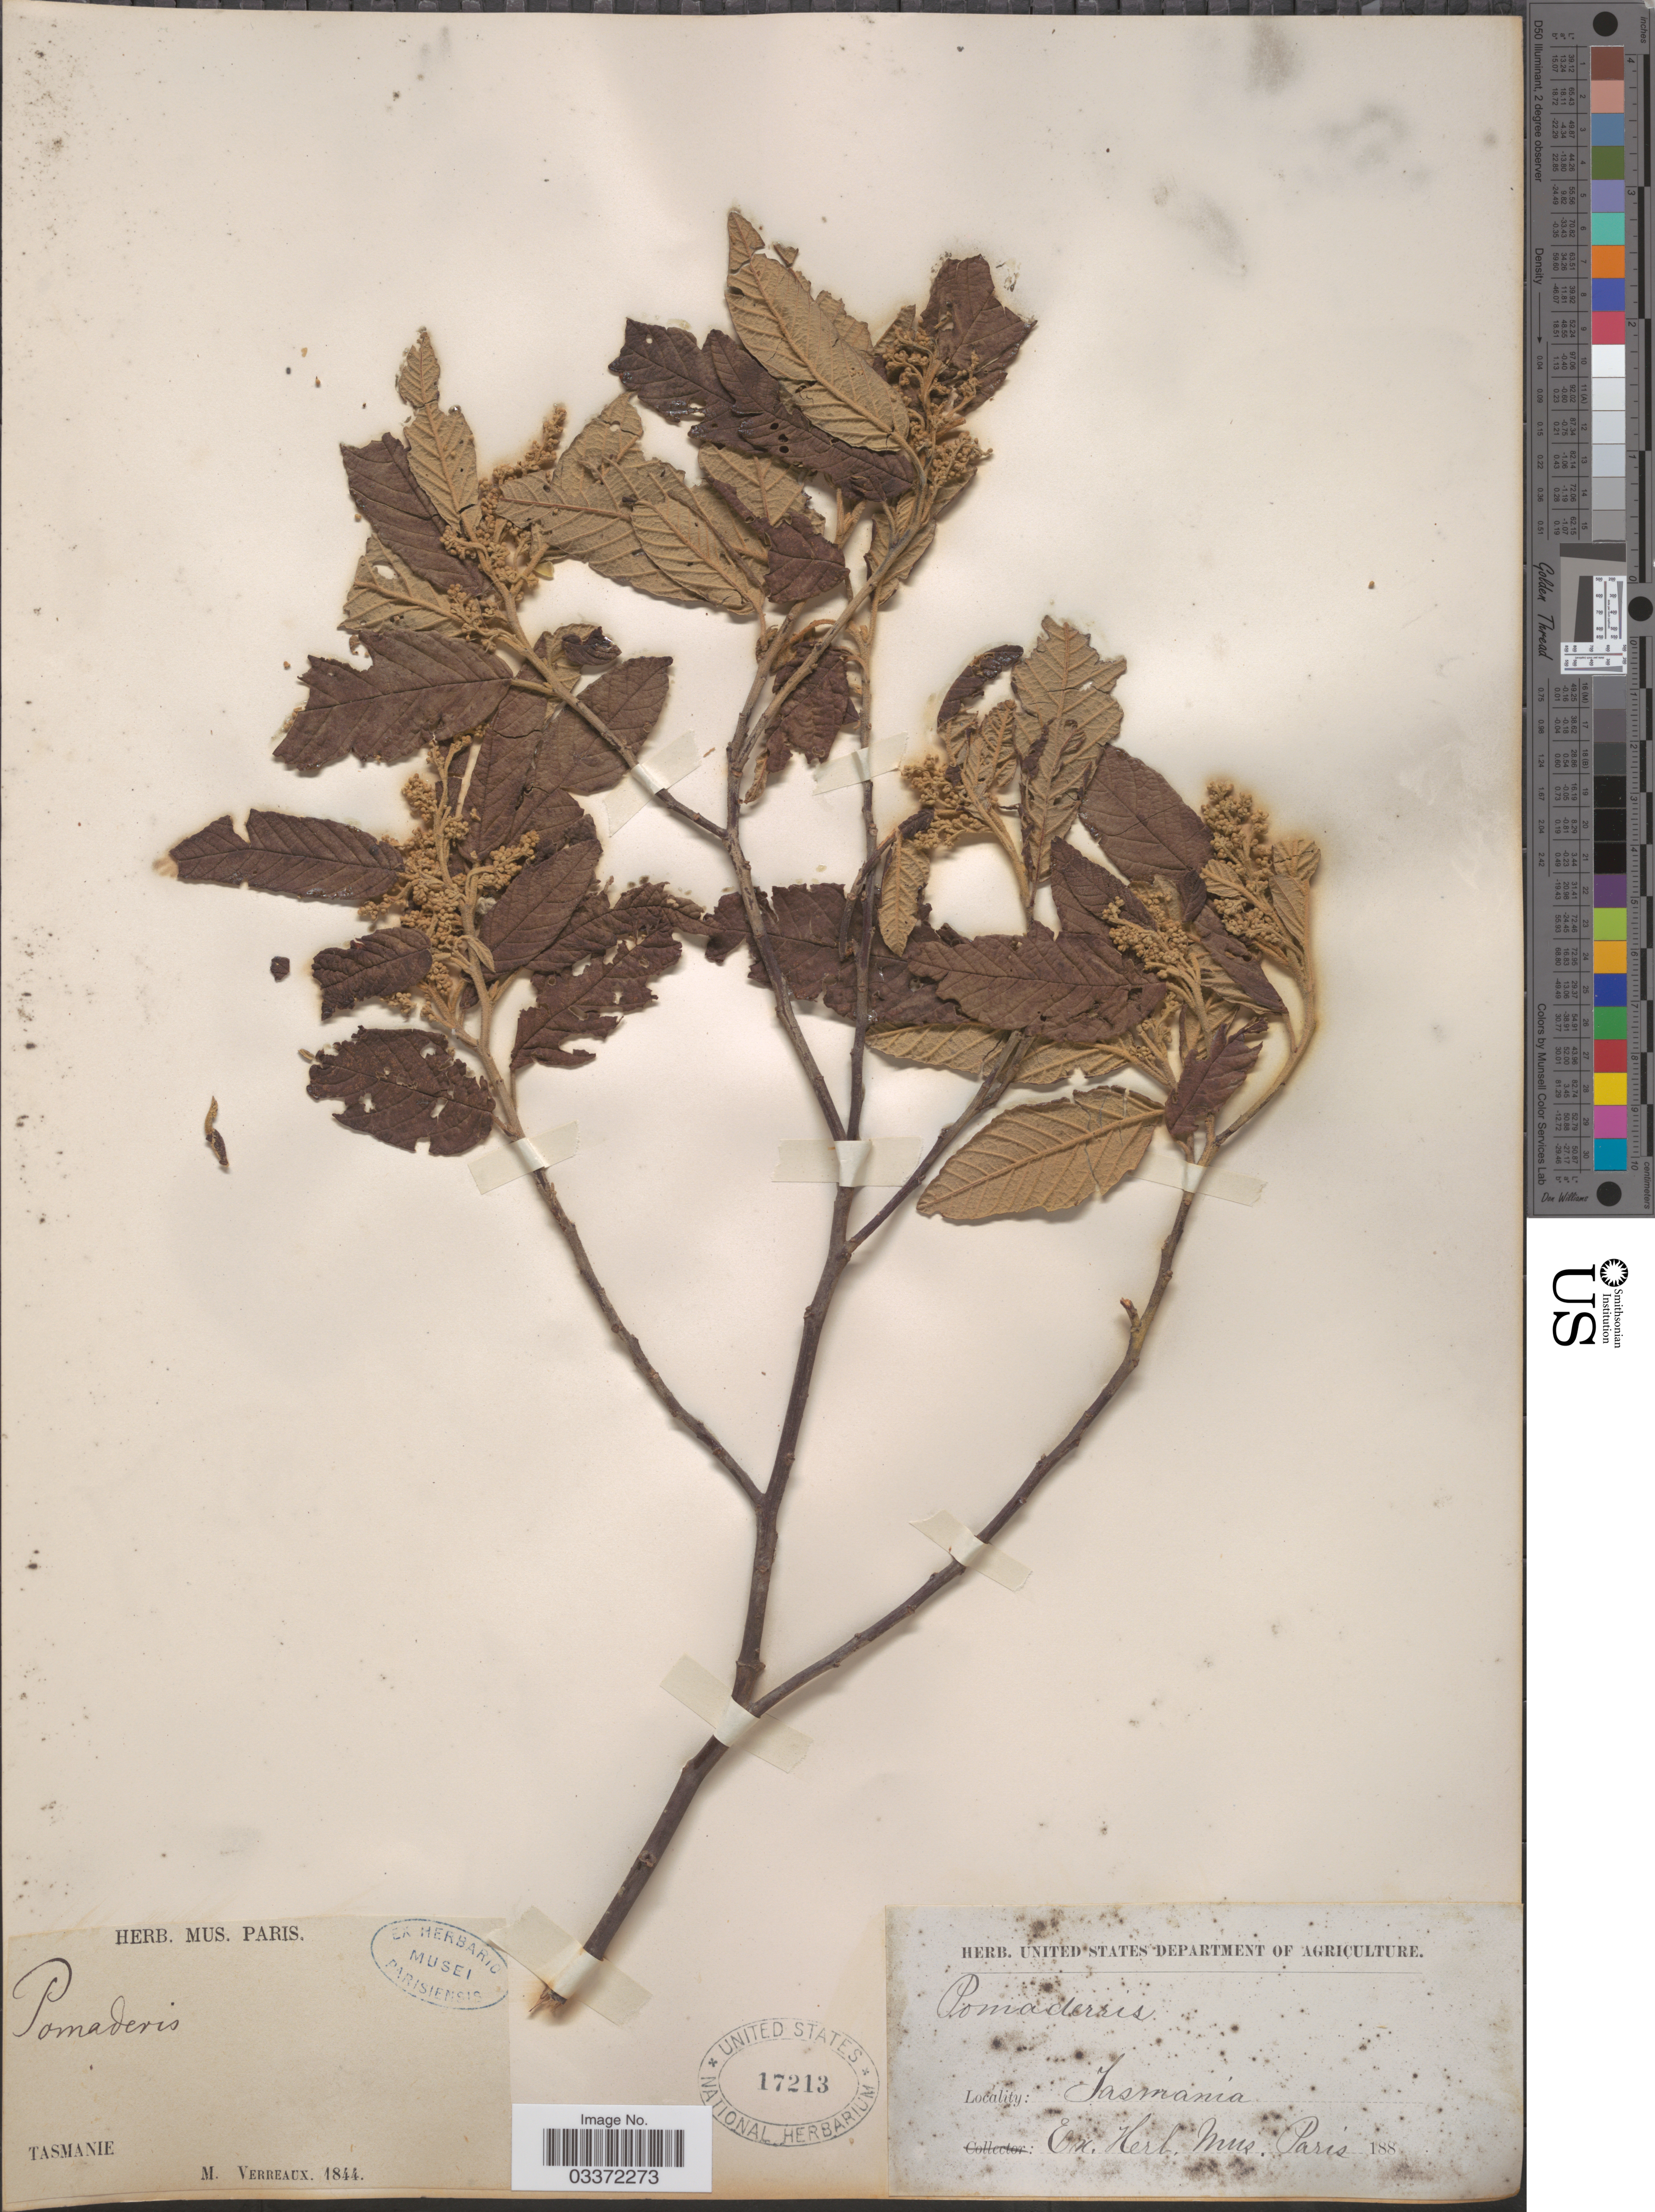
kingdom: Plantae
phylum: Tracheophyta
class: Magnoliopsida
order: Rosales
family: Rhamnaceae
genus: Pomaderris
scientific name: Pomaderris sp.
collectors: M. Verreaux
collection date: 1844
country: Australia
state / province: Tasmania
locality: Tasmanie.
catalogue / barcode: US 17213